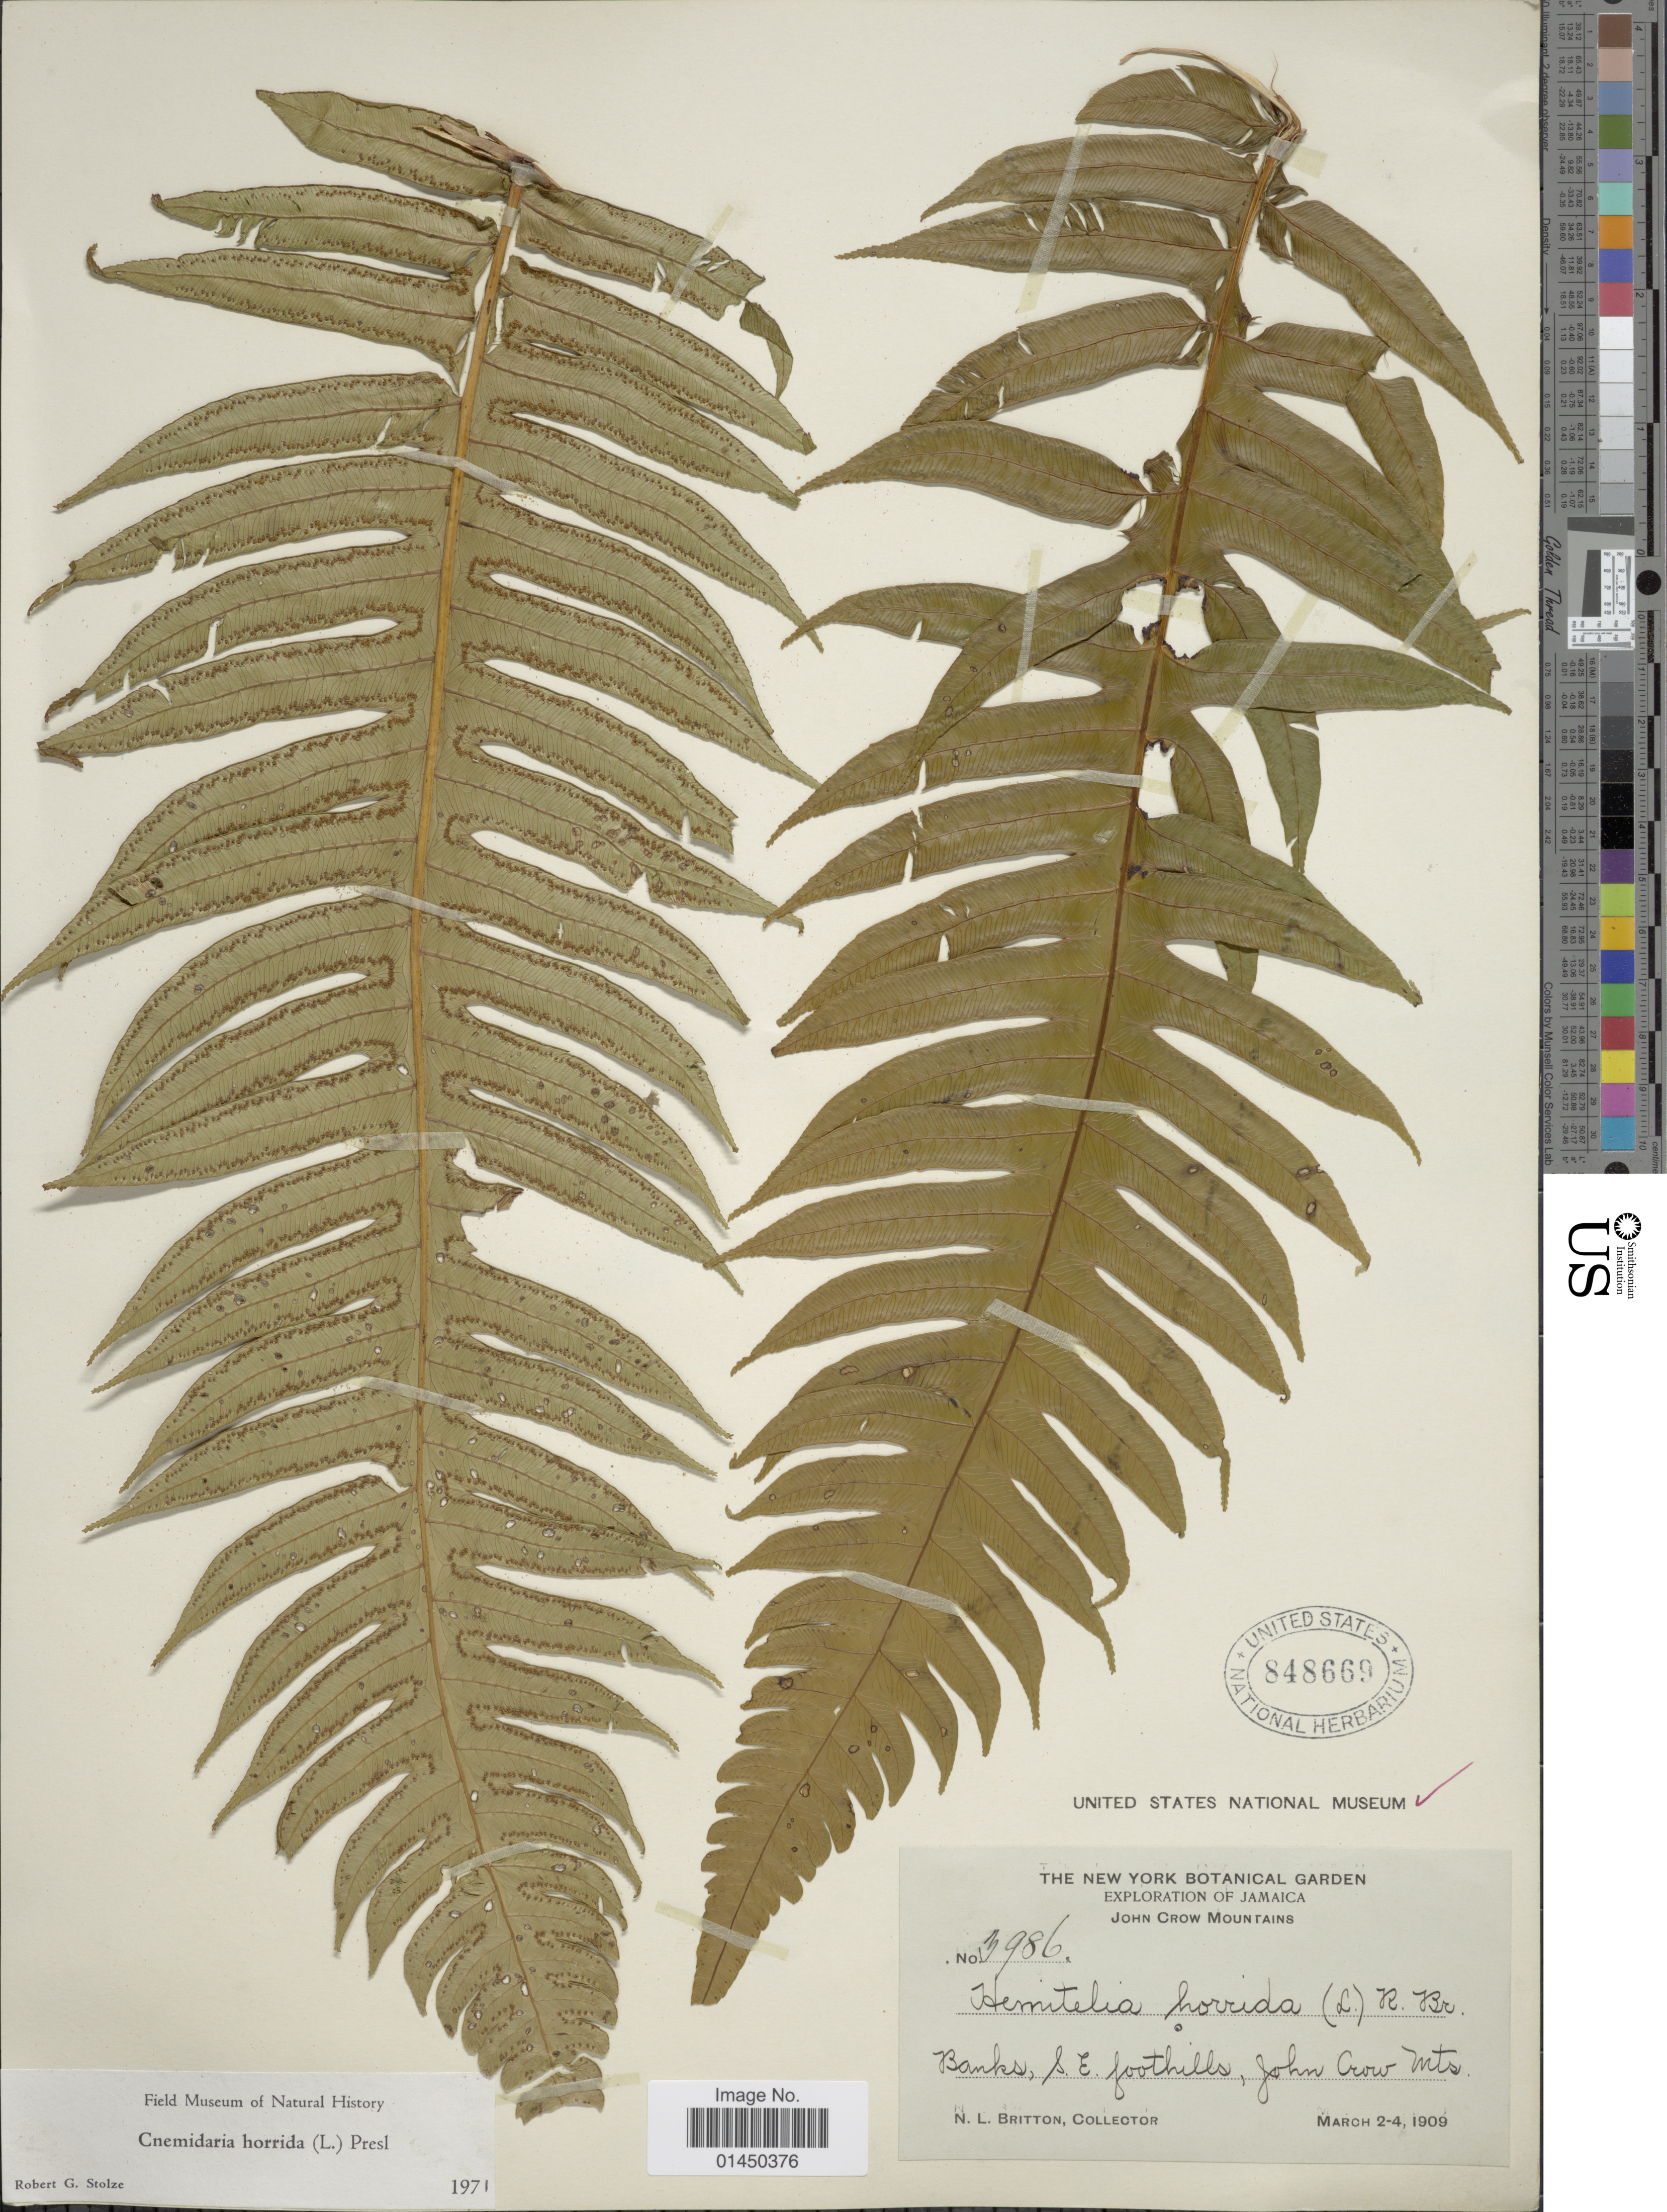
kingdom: Plantae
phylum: Tracheophyta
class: Polypodiopsida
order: Cyatheales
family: Cyatheaceae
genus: Cyathea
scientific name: Cyathea horrida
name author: (L.) Sm.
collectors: N. Britton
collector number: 3986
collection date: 1909-03-02/1909-03-04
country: Jamaica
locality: John Crow Mountains, banks, S.E. foothills.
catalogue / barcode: US 848669